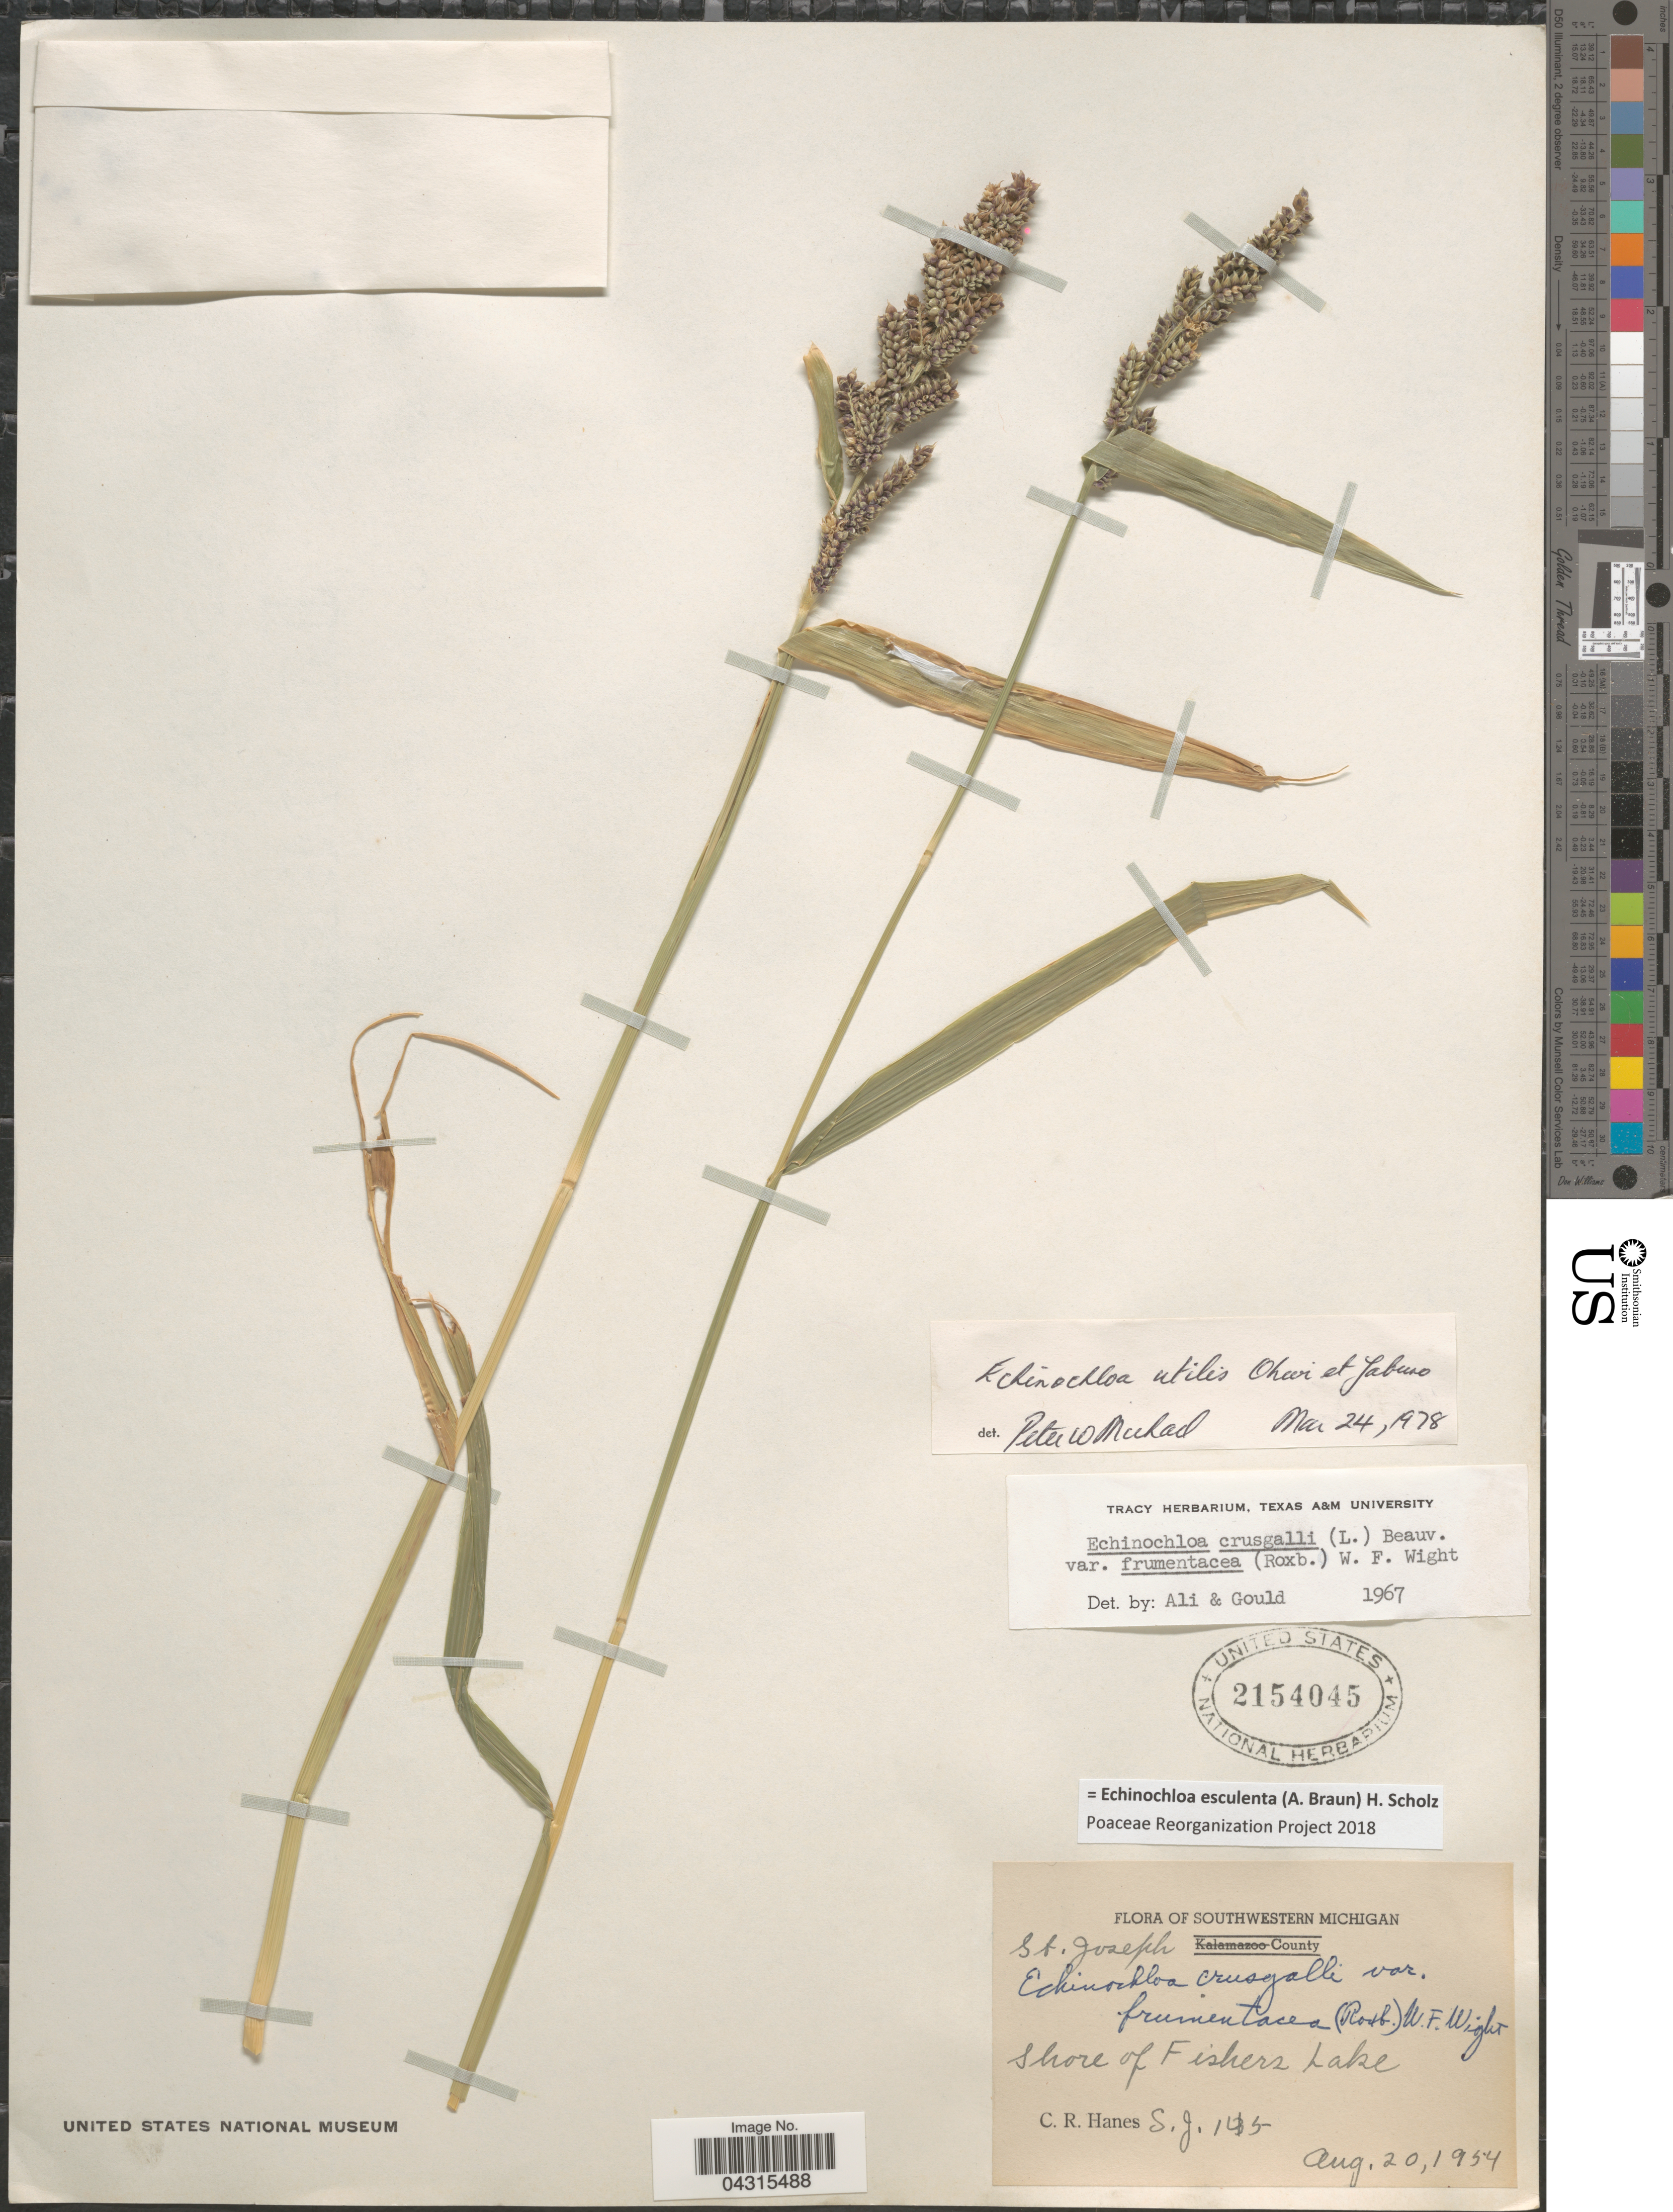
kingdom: Plantae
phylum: Tracheophyta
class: Liliopsida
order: Poales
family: Poaceae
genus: Echinochloa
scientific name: Echinochloa esculenta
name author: (A. Braun) H. Scholz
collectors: C. Hanes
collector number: S.J.145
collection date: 1954-08-20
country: United States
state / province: Michigan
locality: Southwestern Michigan. St. Joseph County. Shore of Fishers Lake.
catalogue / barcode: US 2154045